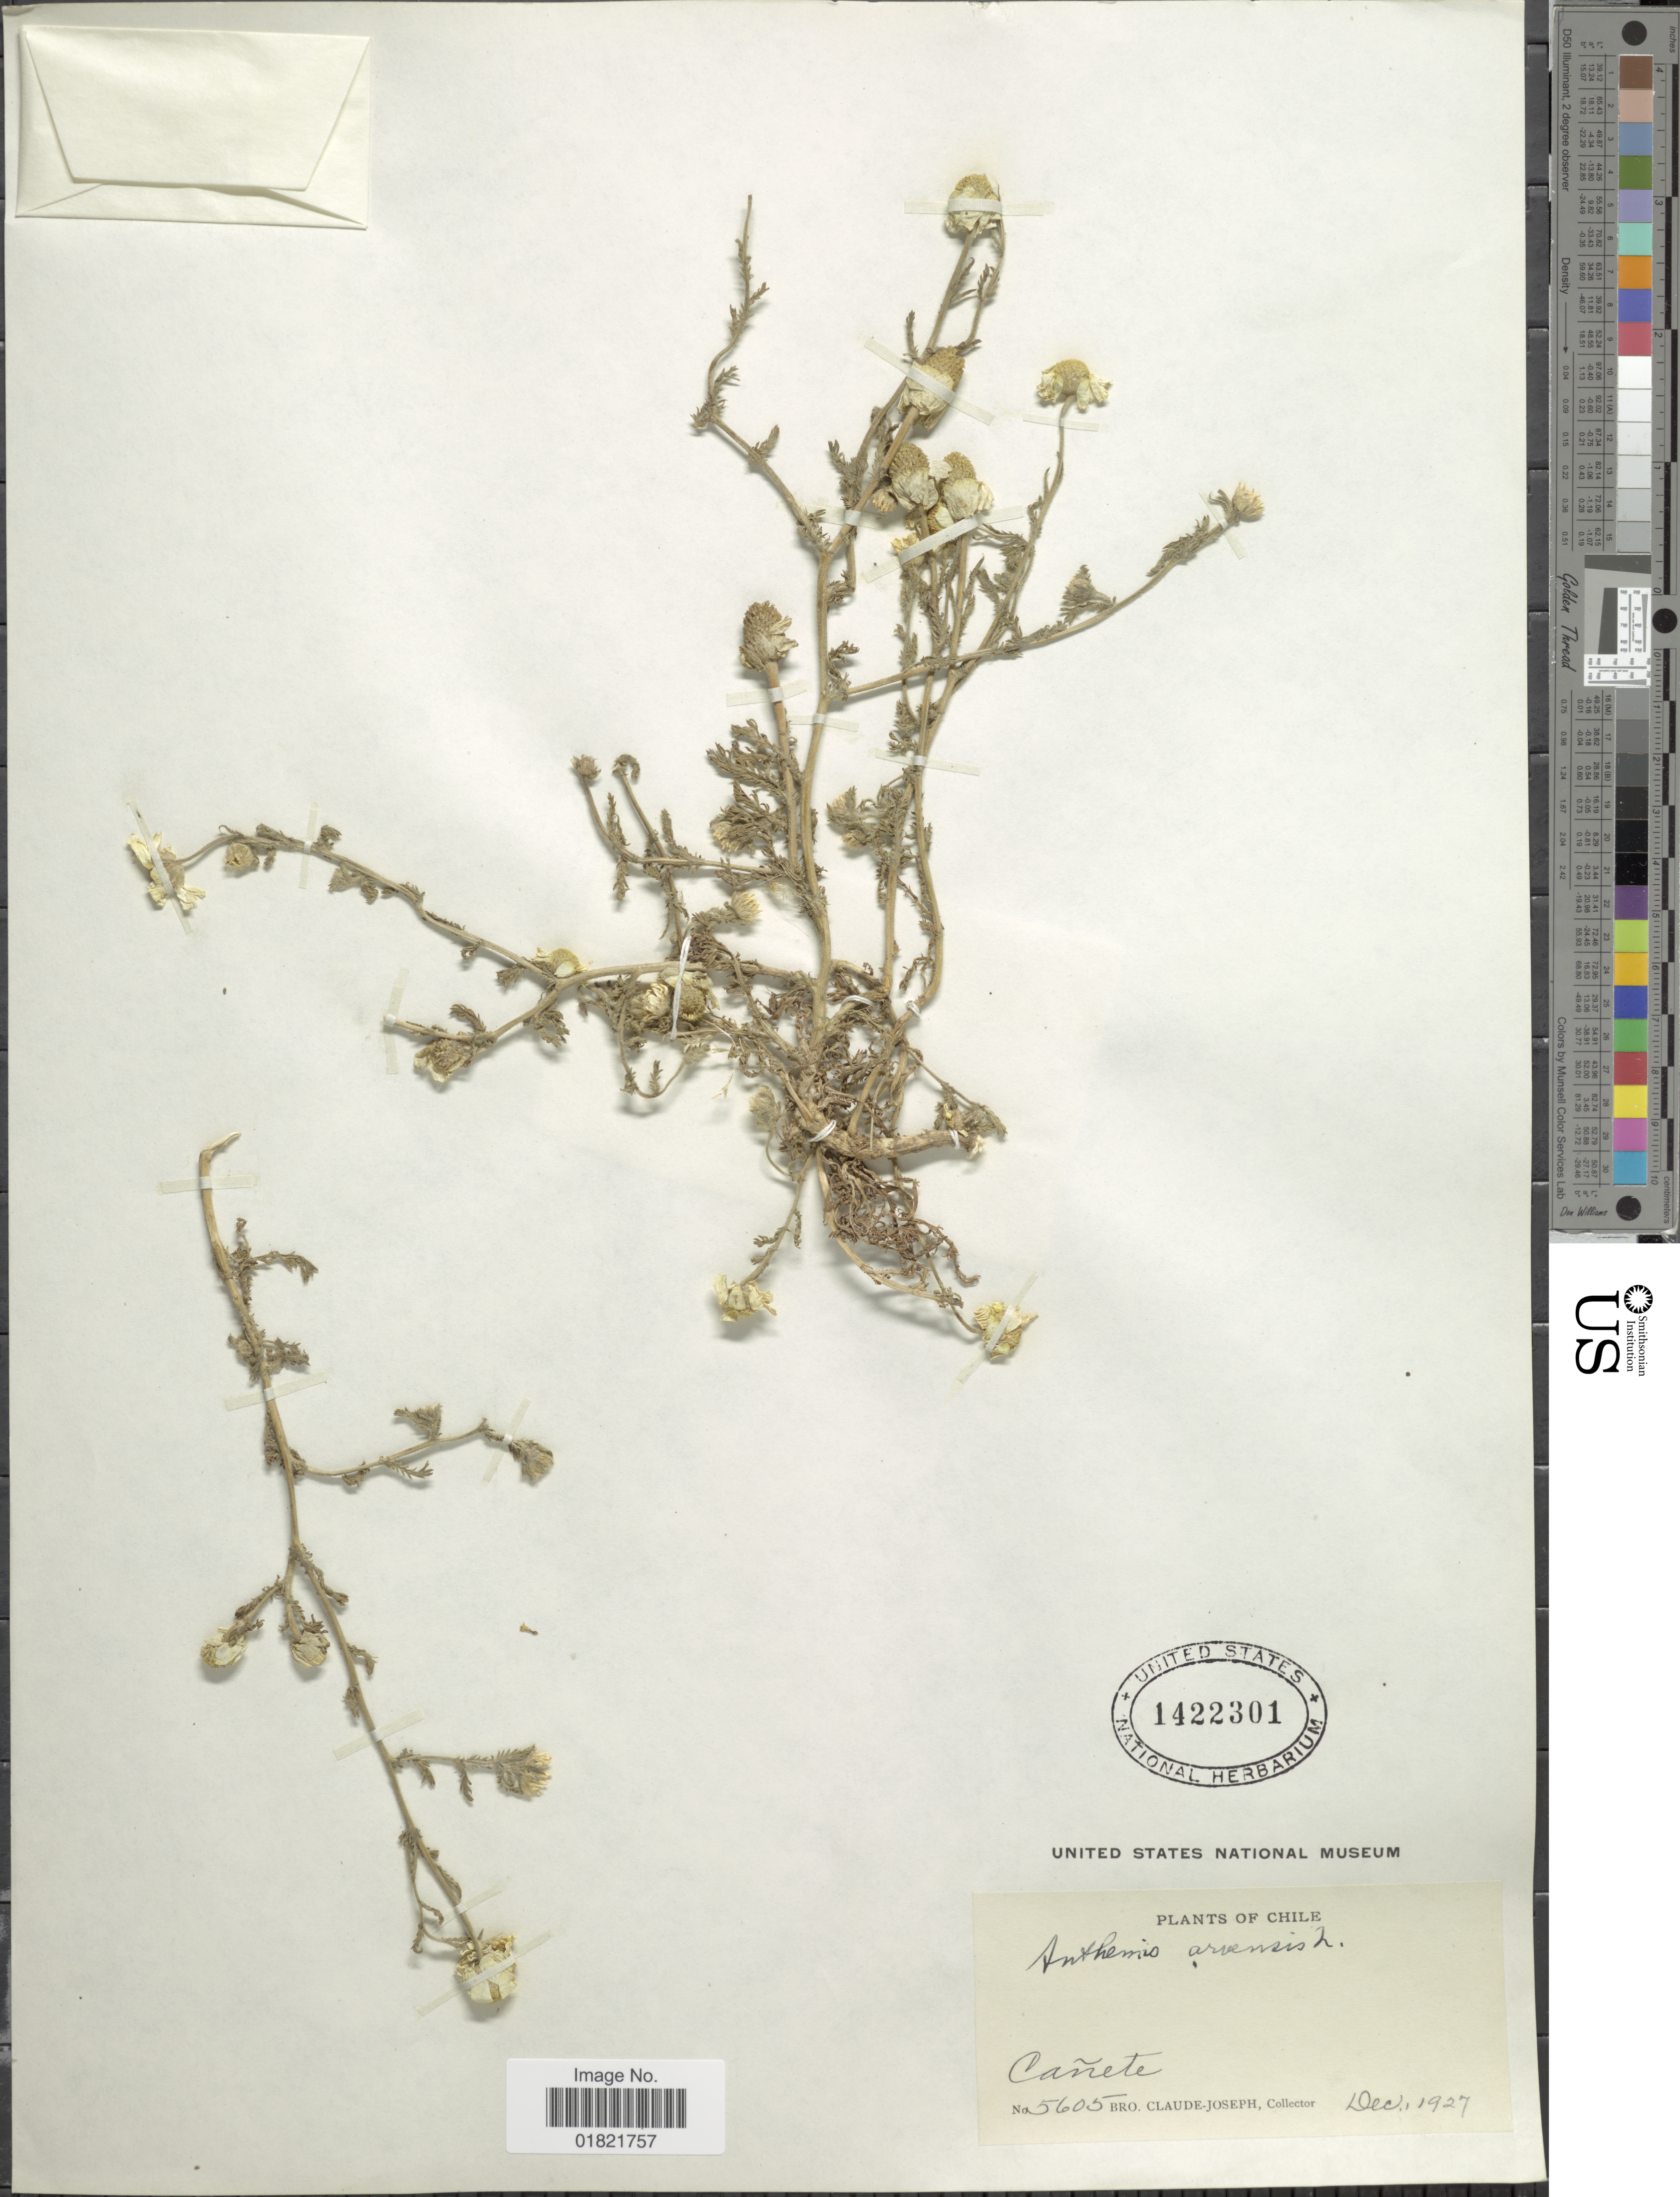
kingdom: Plantae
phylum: Tracheophyta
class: Magnoliopsida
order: Asterales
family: Asteraceae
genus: Anthemis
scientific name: Anthemis arvensis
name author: L.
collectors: Bro. Claude-Joseph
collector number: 5605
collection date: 1927-12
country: Chile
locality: Canete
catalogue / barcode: US 1422301